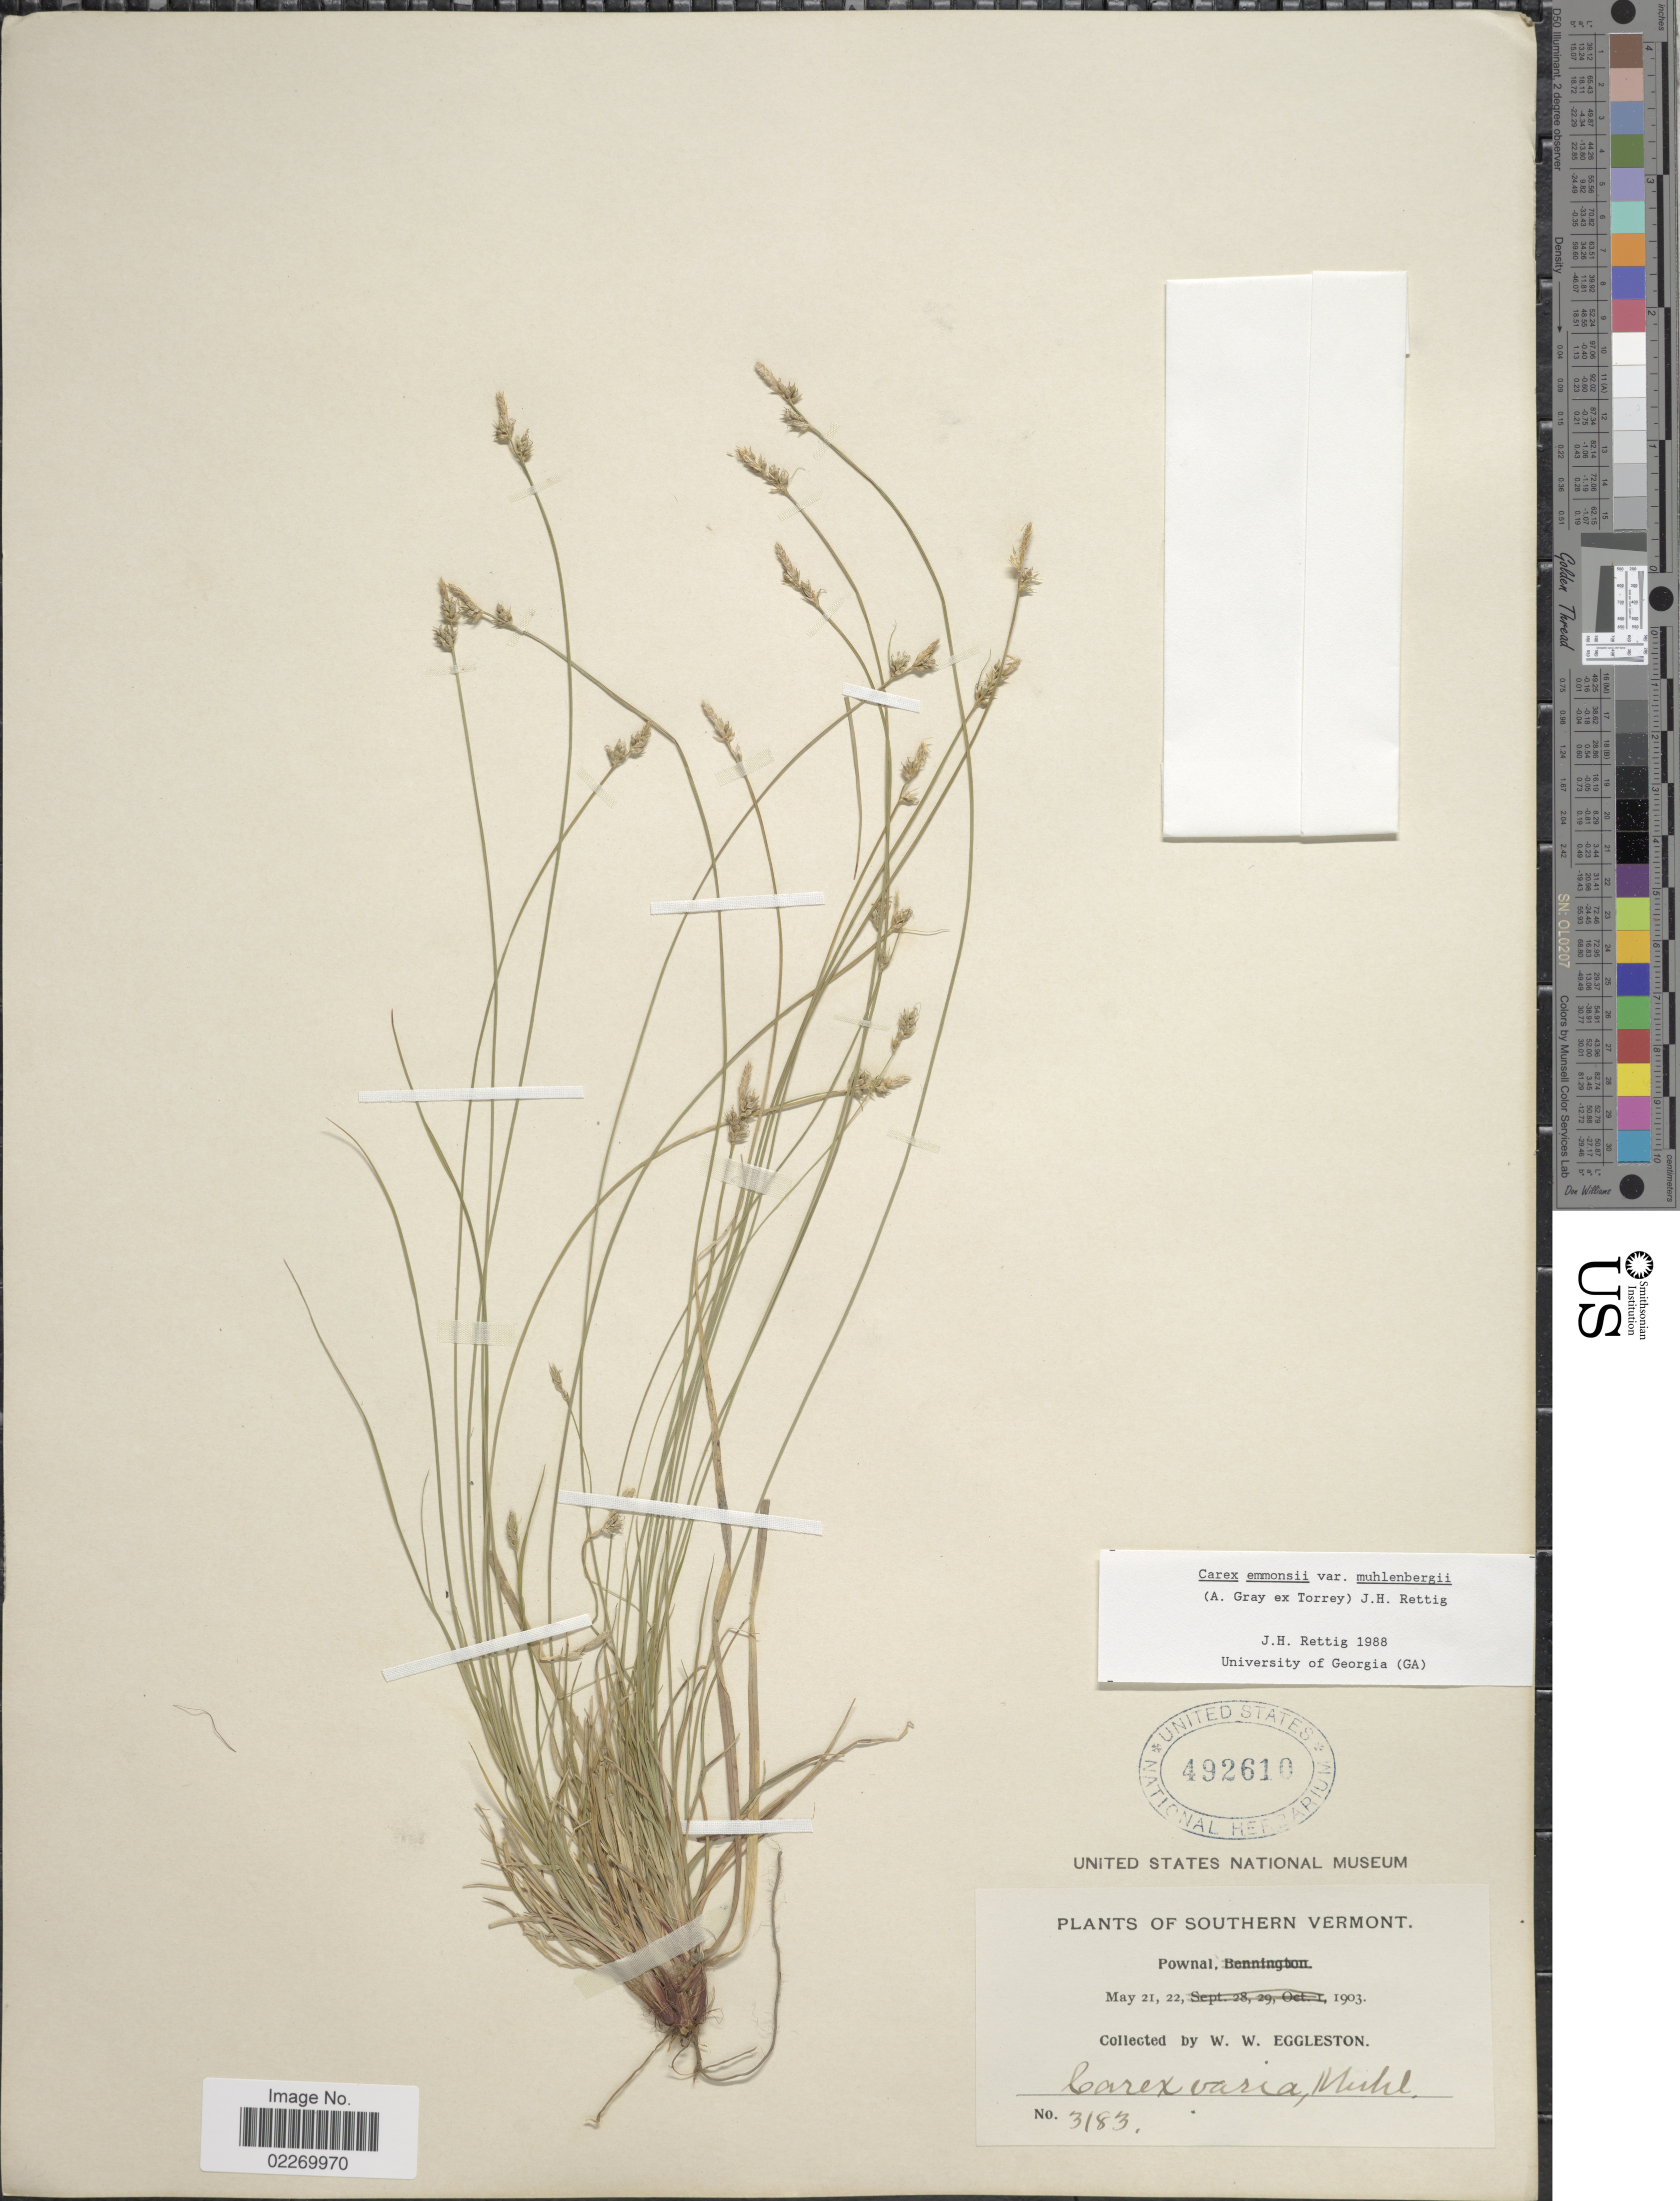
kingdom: Plantae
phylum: Tracheophyta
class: Liliopsida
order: Poales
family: Cyperaceae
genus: Carex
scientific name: Carex albicans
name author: Willd. ex Spreng.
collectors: W. W. Eggleston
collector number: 3183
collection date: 1903-05-21/1903-05-22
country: United States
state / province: Vermont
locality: Southern Vermont, Pownal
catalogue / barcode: US 492610